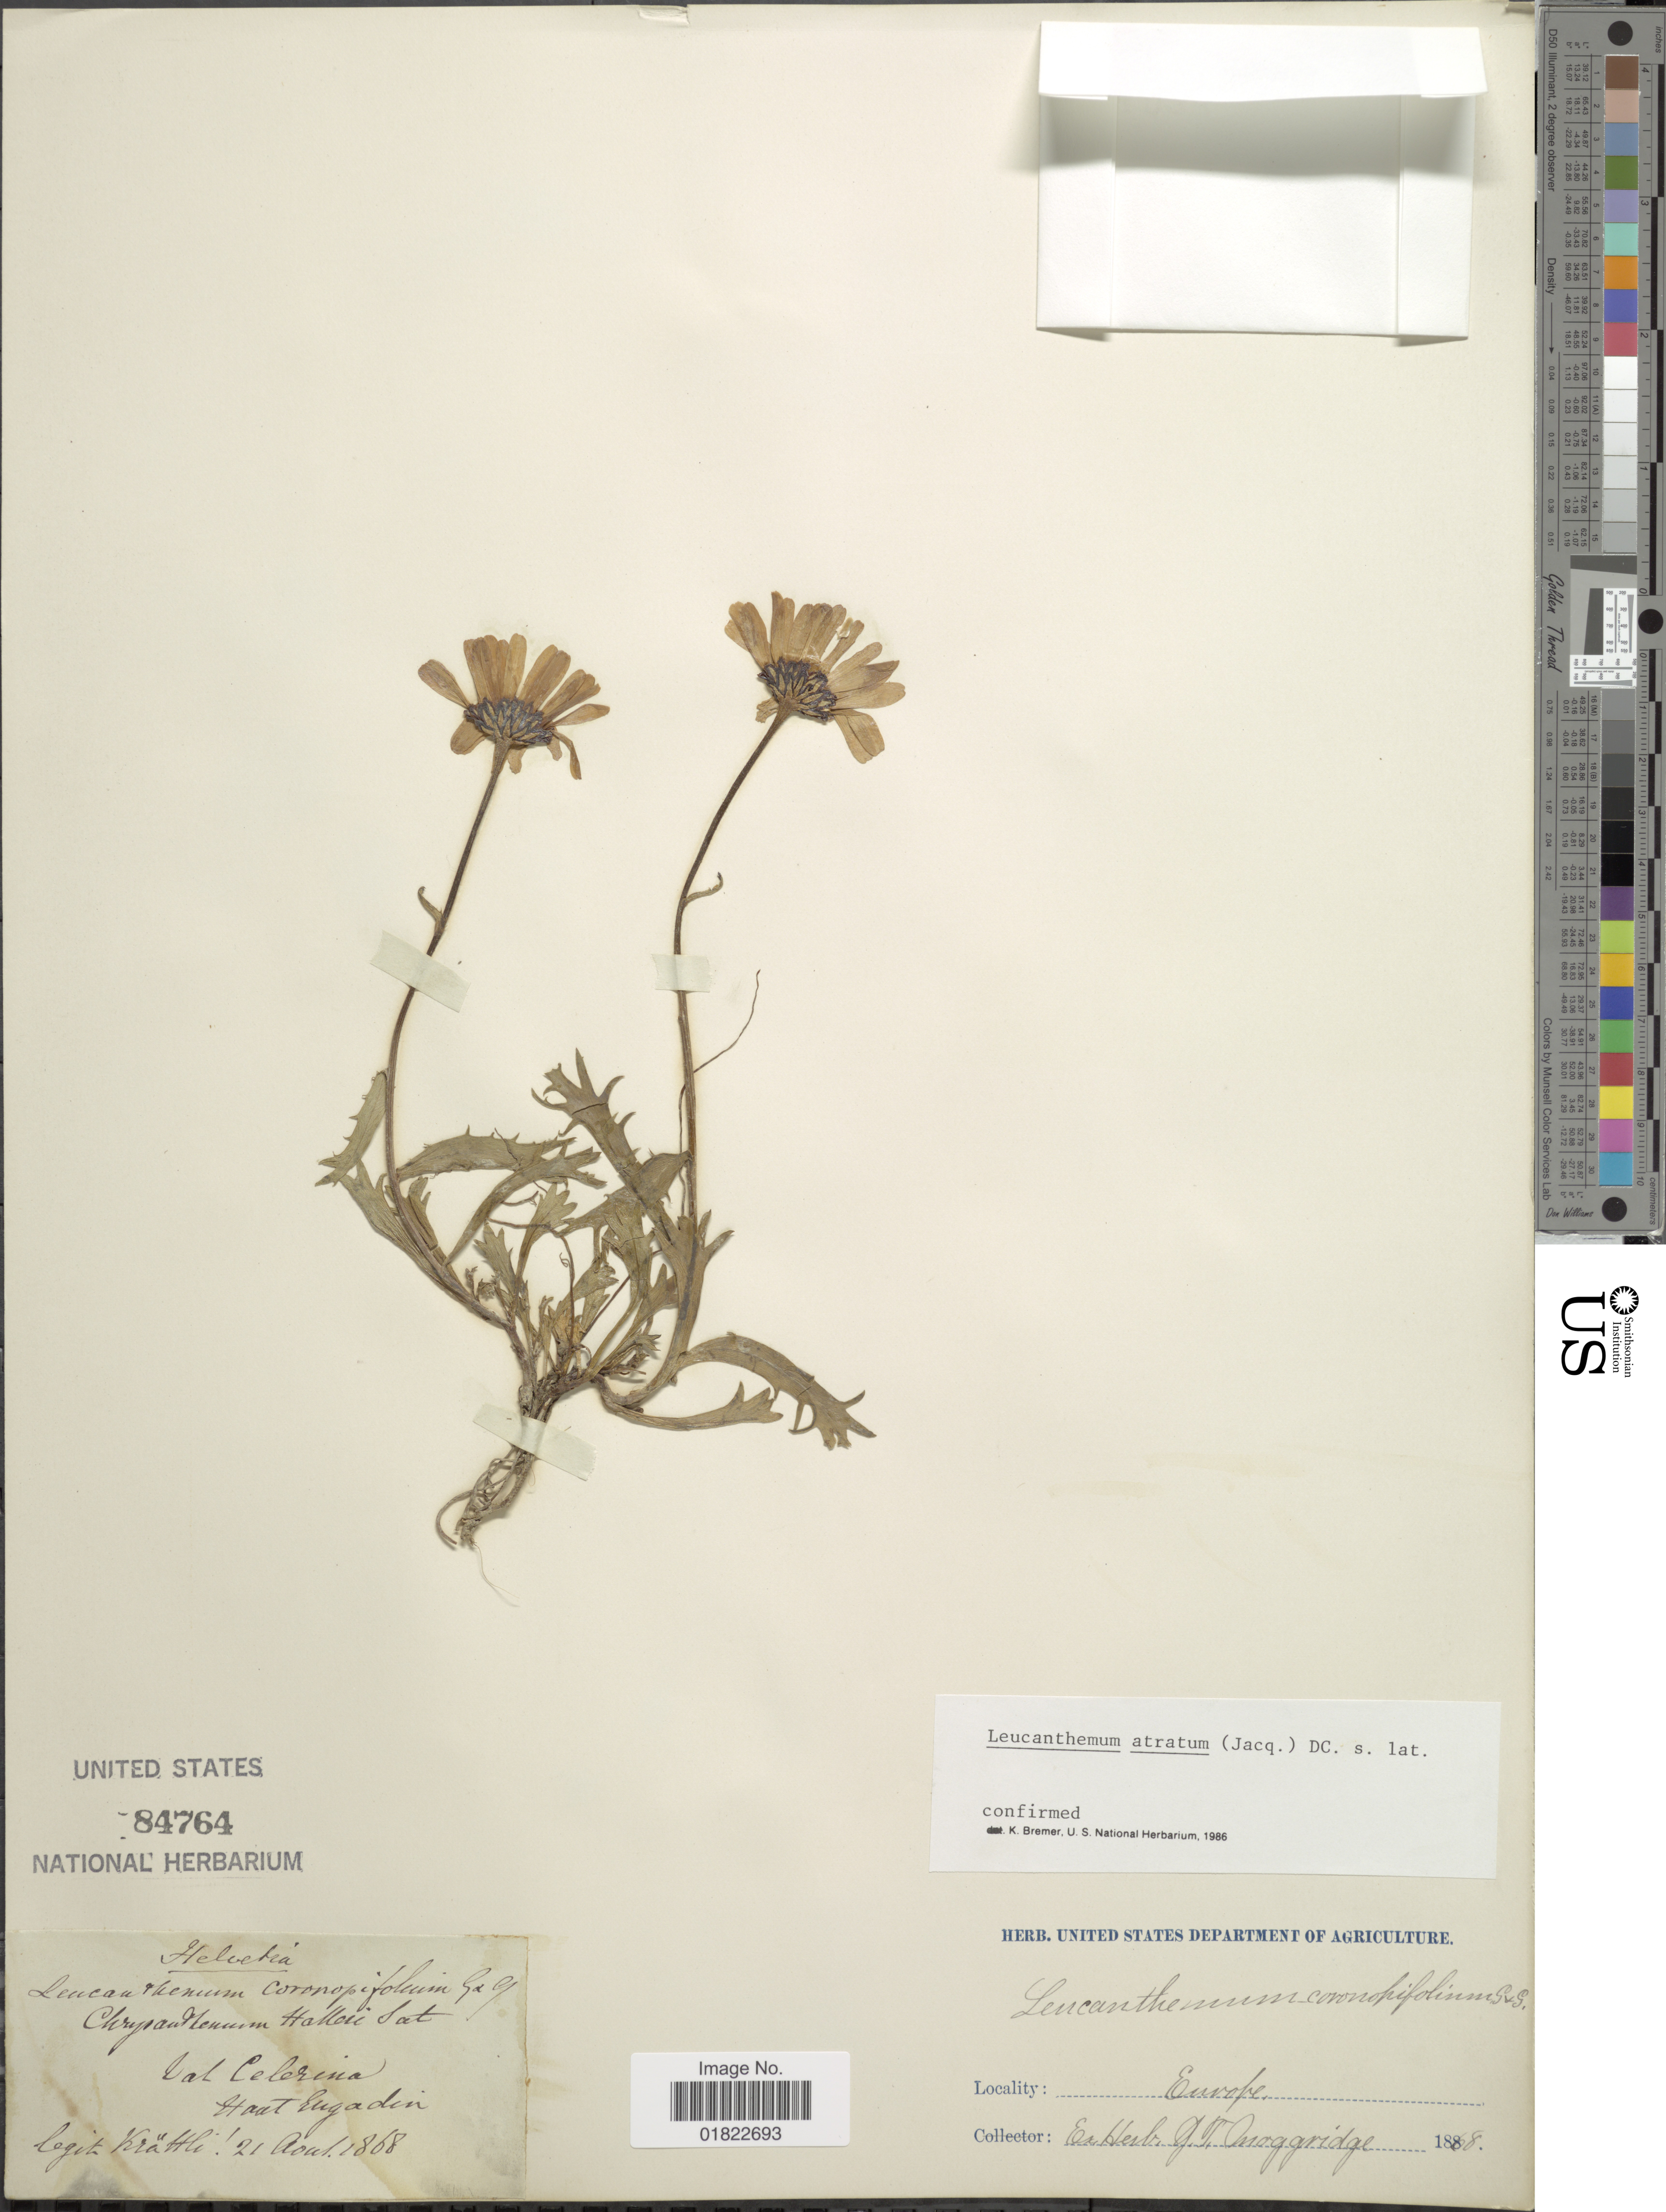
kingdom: Plantae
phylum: Tracheophyta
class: Magnoliopsida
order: Asterales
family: Asteraceae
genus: Leucanthemum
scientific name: Leucanthemum atratum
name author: (Jacq.) DC.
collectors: Krättle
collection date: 1868-08-21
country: Switzerland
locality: Dal Celerina. Haut Engadin, Helvetica.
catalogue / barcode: US 84764